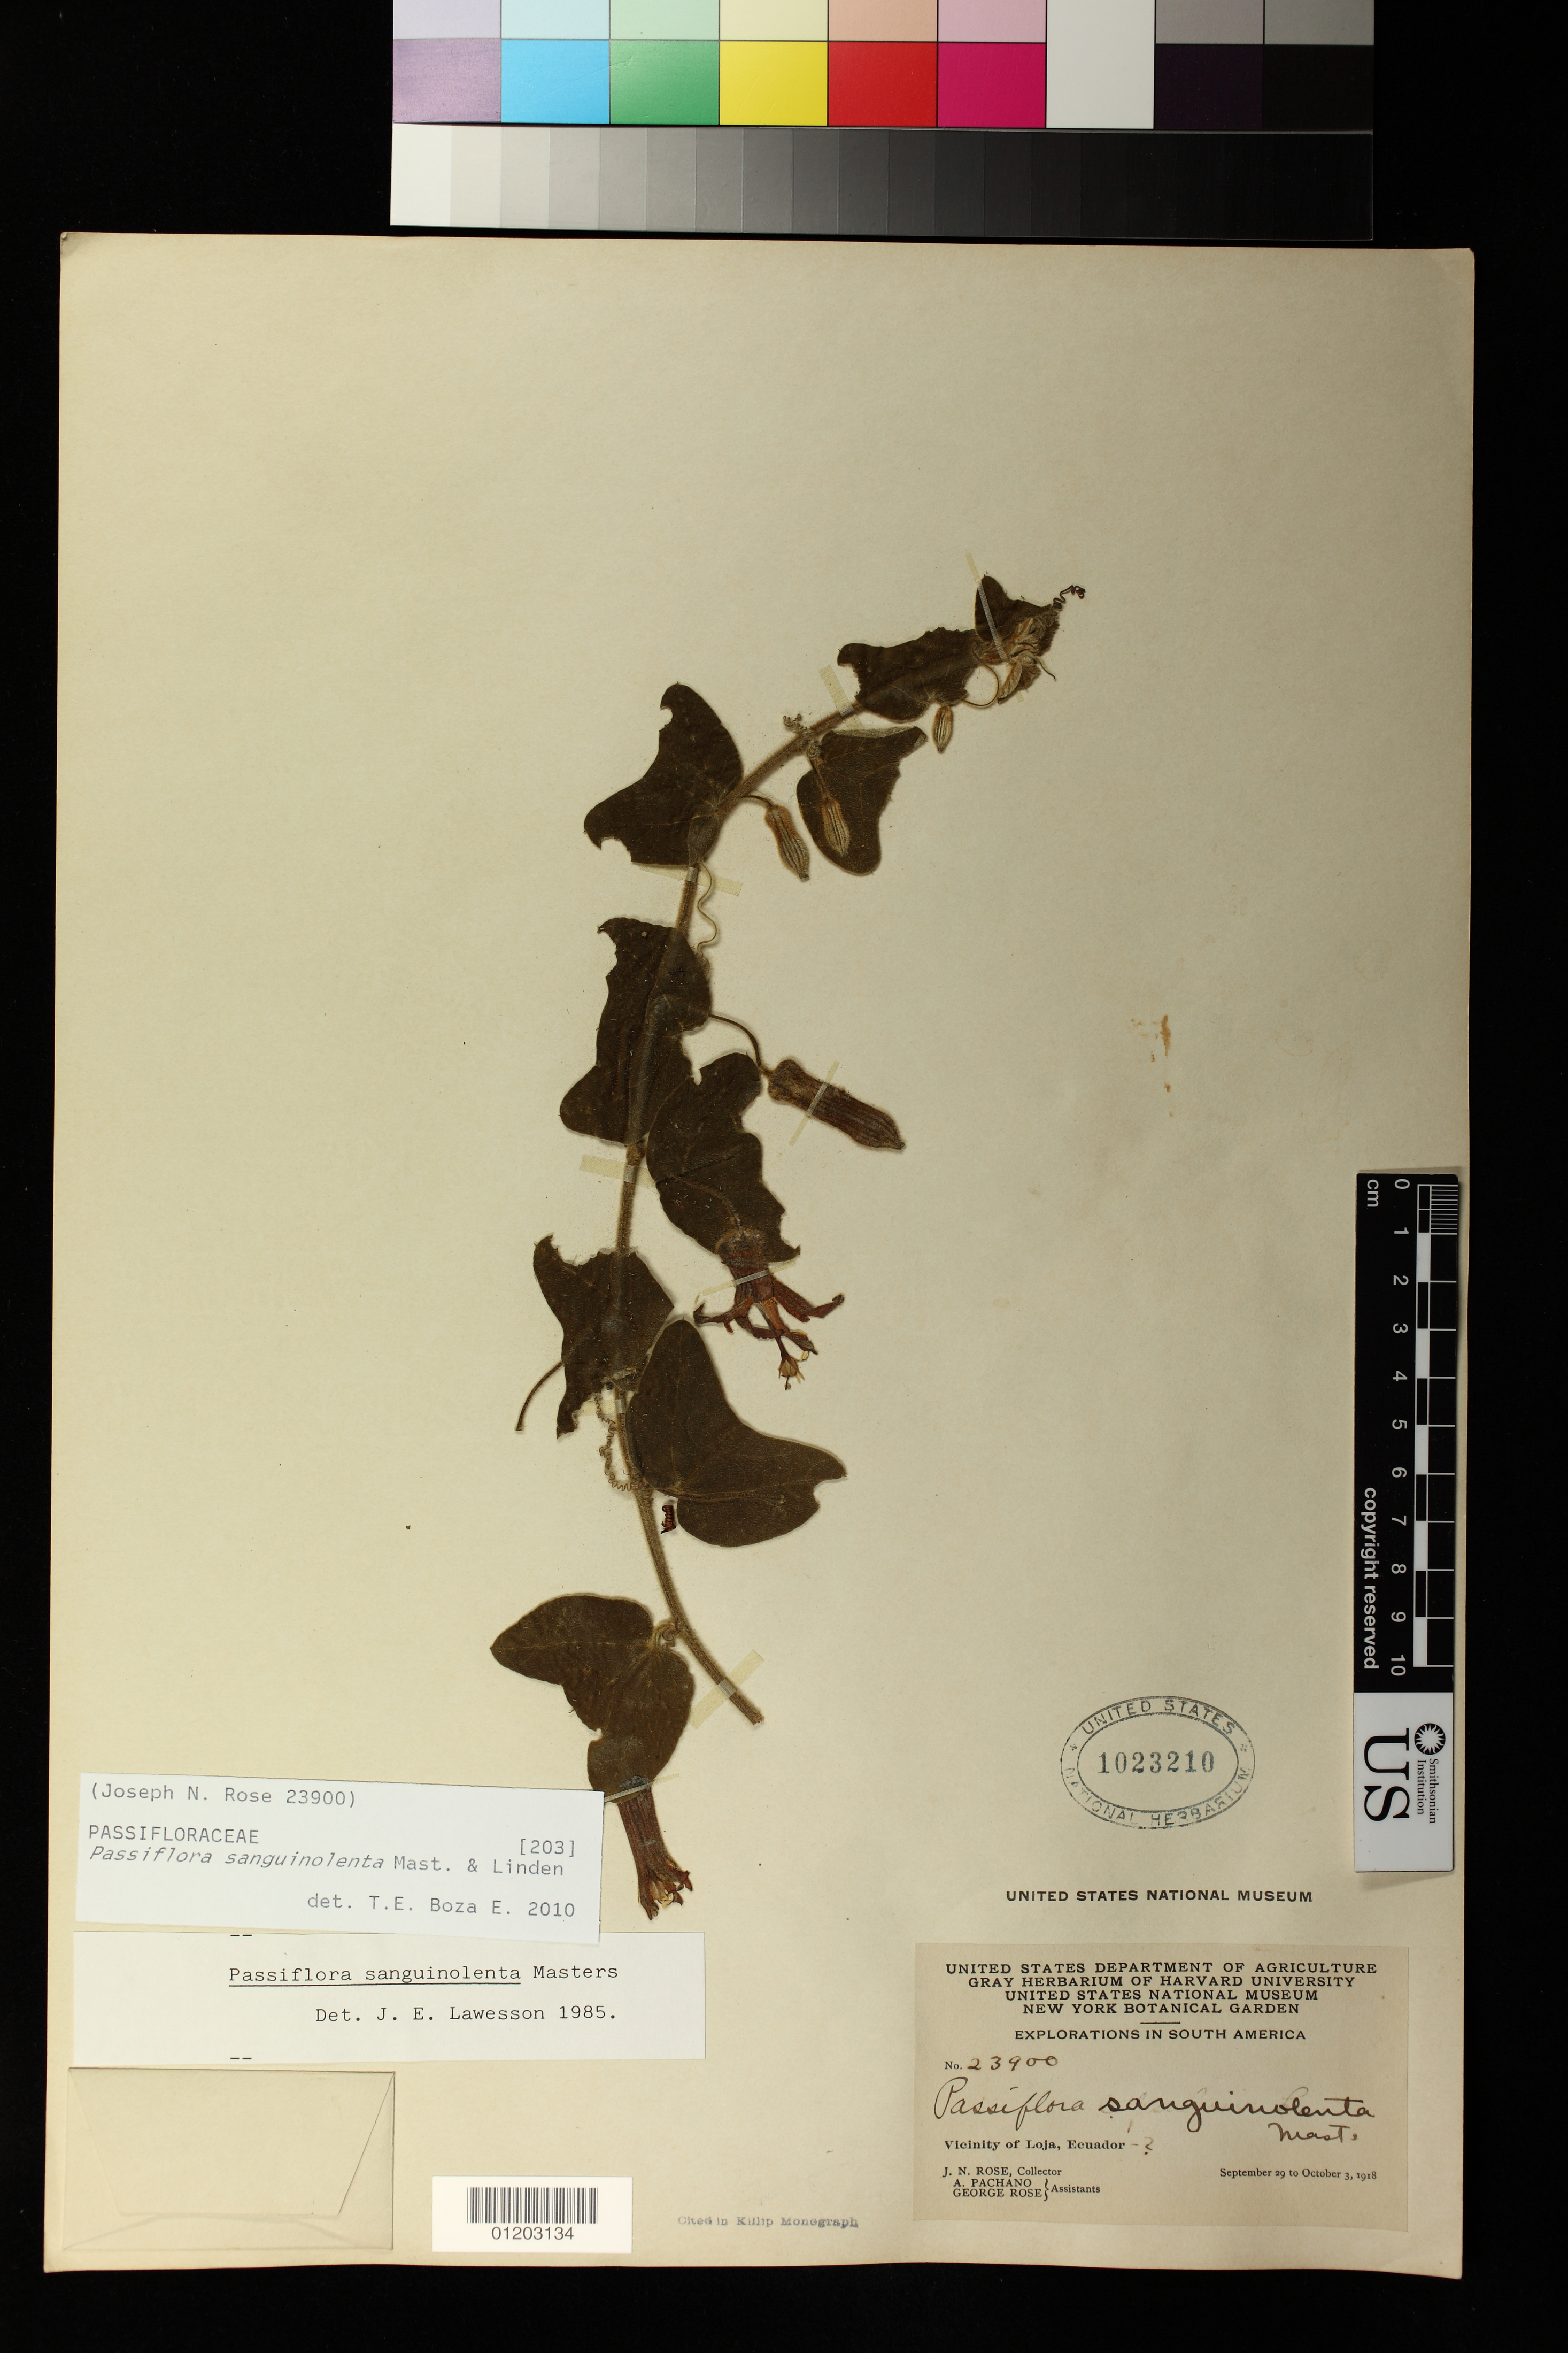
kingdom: Plantae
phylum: Tracheophyta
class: Magnoliopsida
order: Malpighiales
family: Passifloraceae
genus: Passiflora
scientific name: Passiflora sanguinolenta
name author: Mast. & Linden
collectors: J. N. Rose, A. Pachano & G. Rose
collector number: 23900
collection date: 1918-10-03/1918-12-29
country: Ecuador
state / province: Loja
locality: Vicinity of Loja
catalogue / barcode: US 1023210